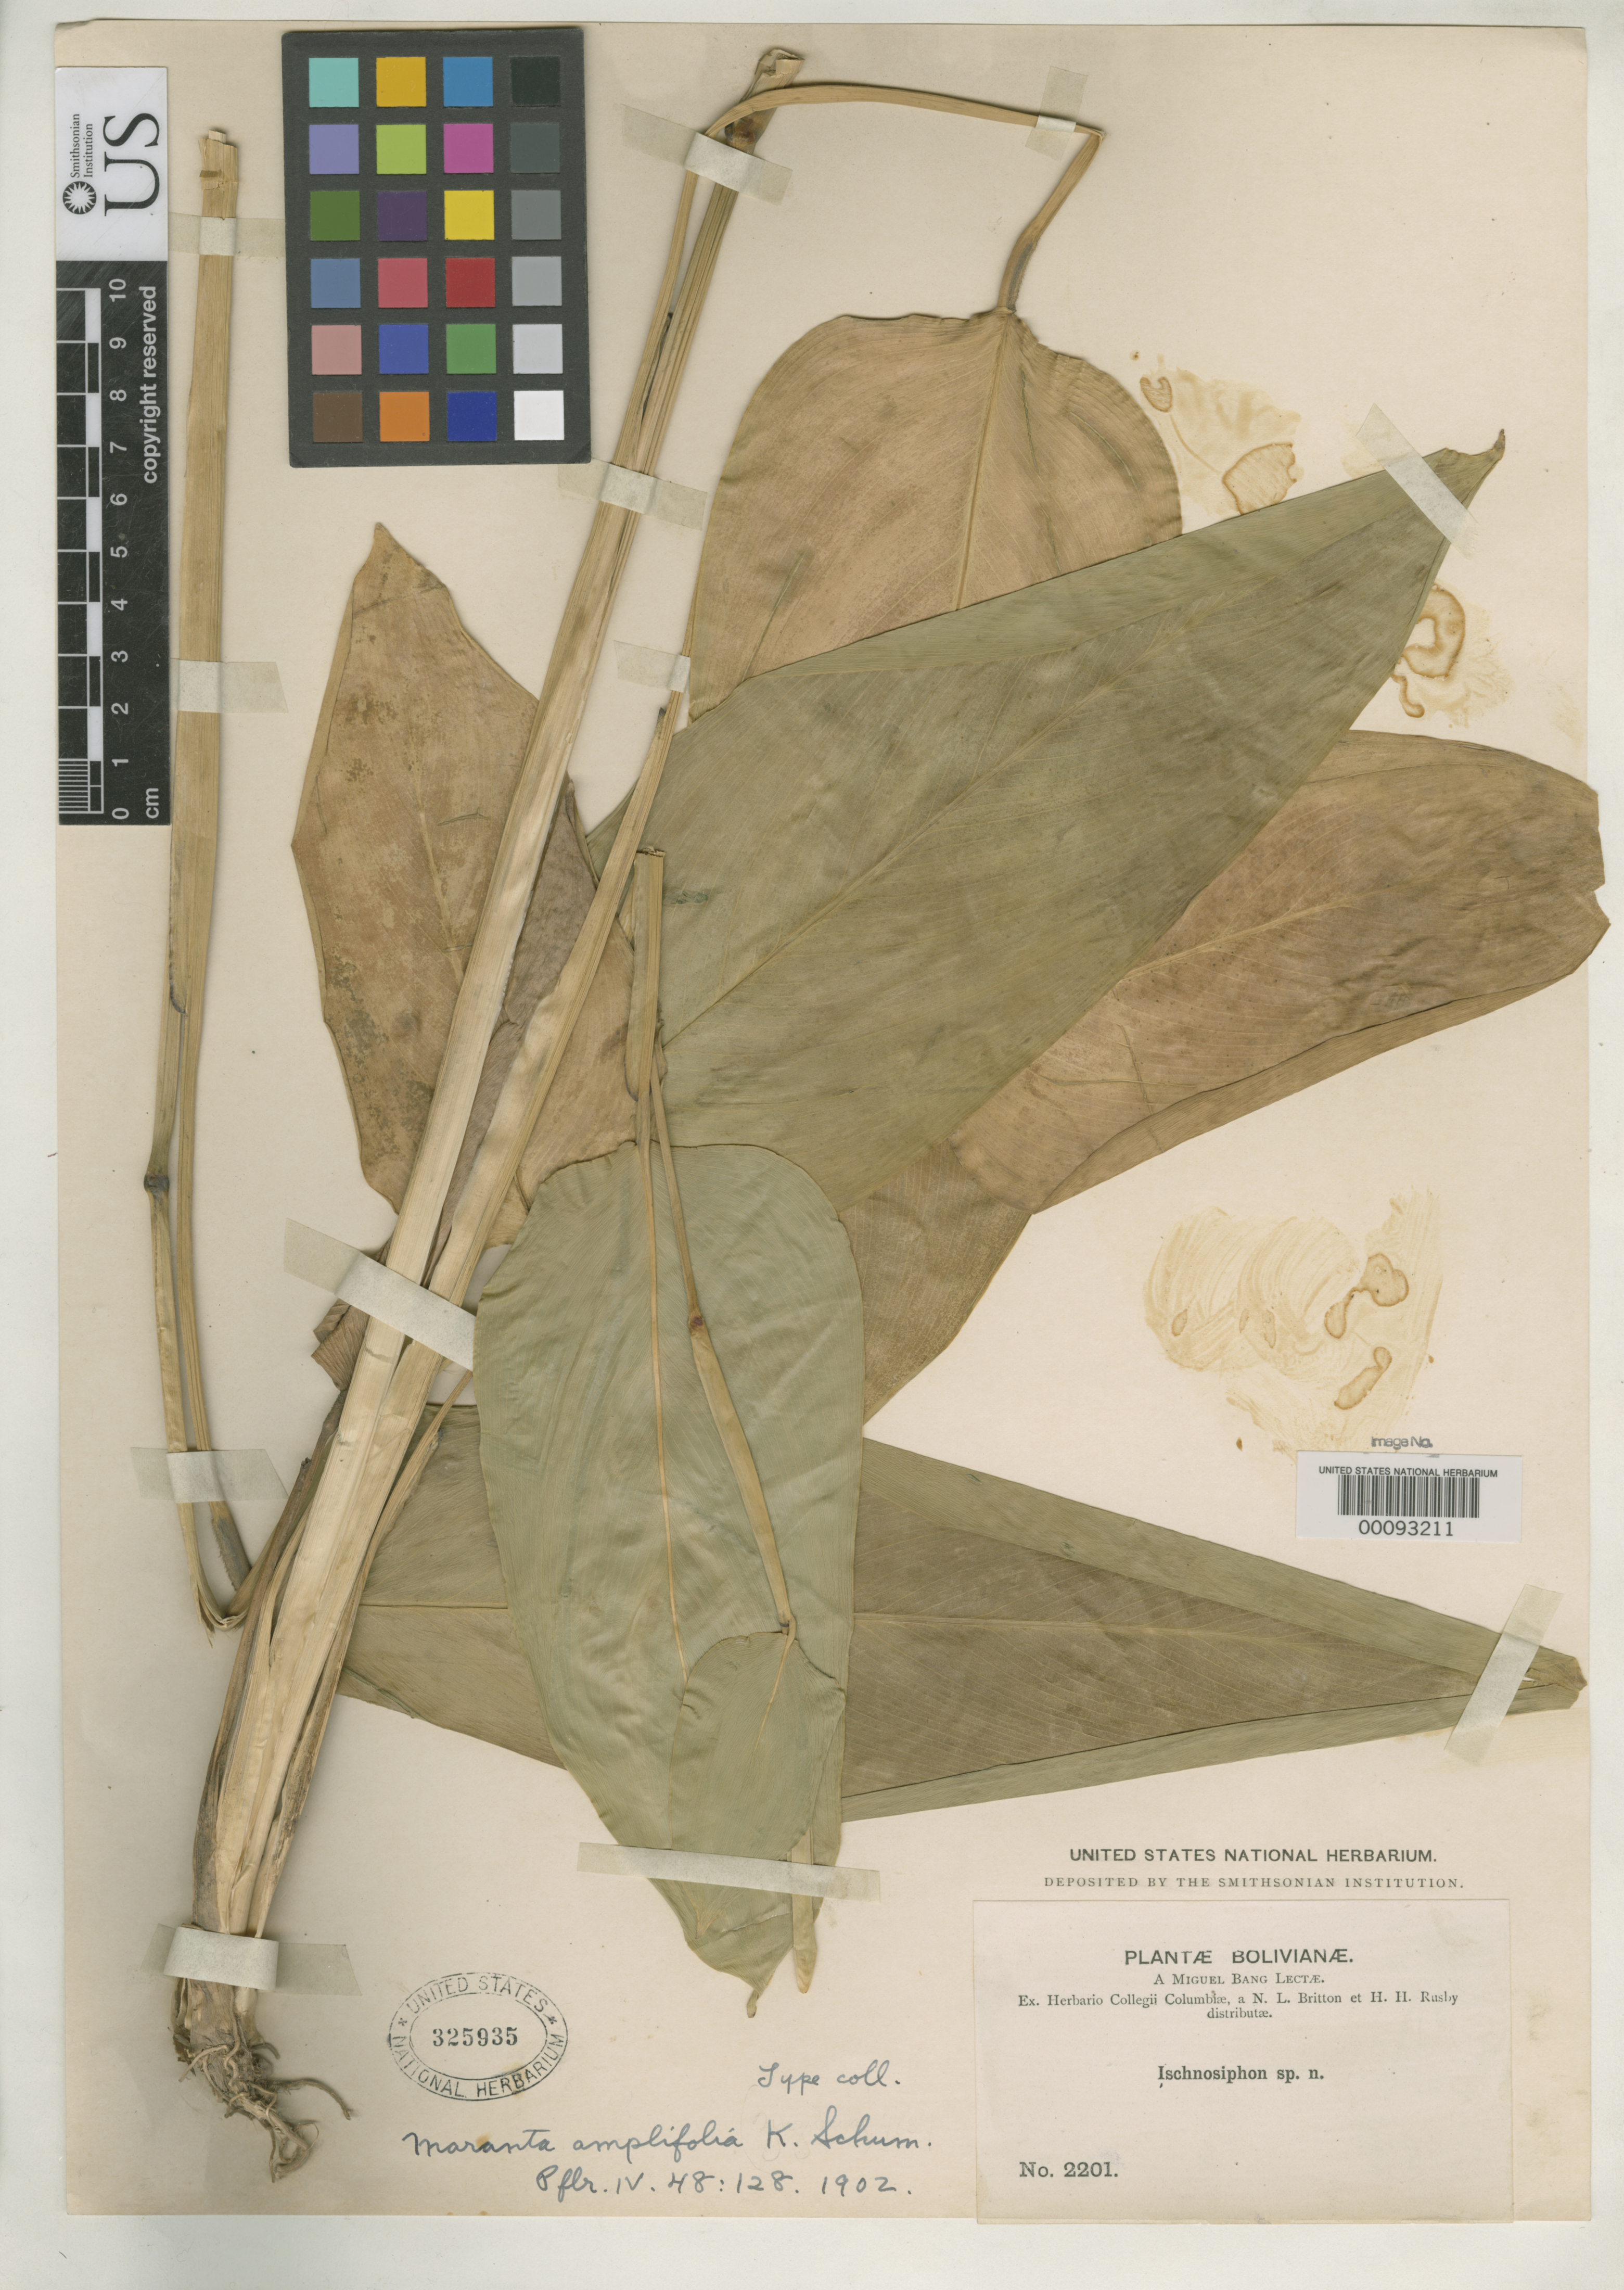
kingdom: Plantae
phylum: Tracheophyta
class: Liliopsida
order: Zingiberales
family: Marantaceae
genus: Maranta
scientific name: Maranta amplifolia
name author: K. Schum. in Engl.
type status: Isotype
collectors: M. Bang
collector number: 2201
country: Bolivia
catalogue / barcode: US 325935